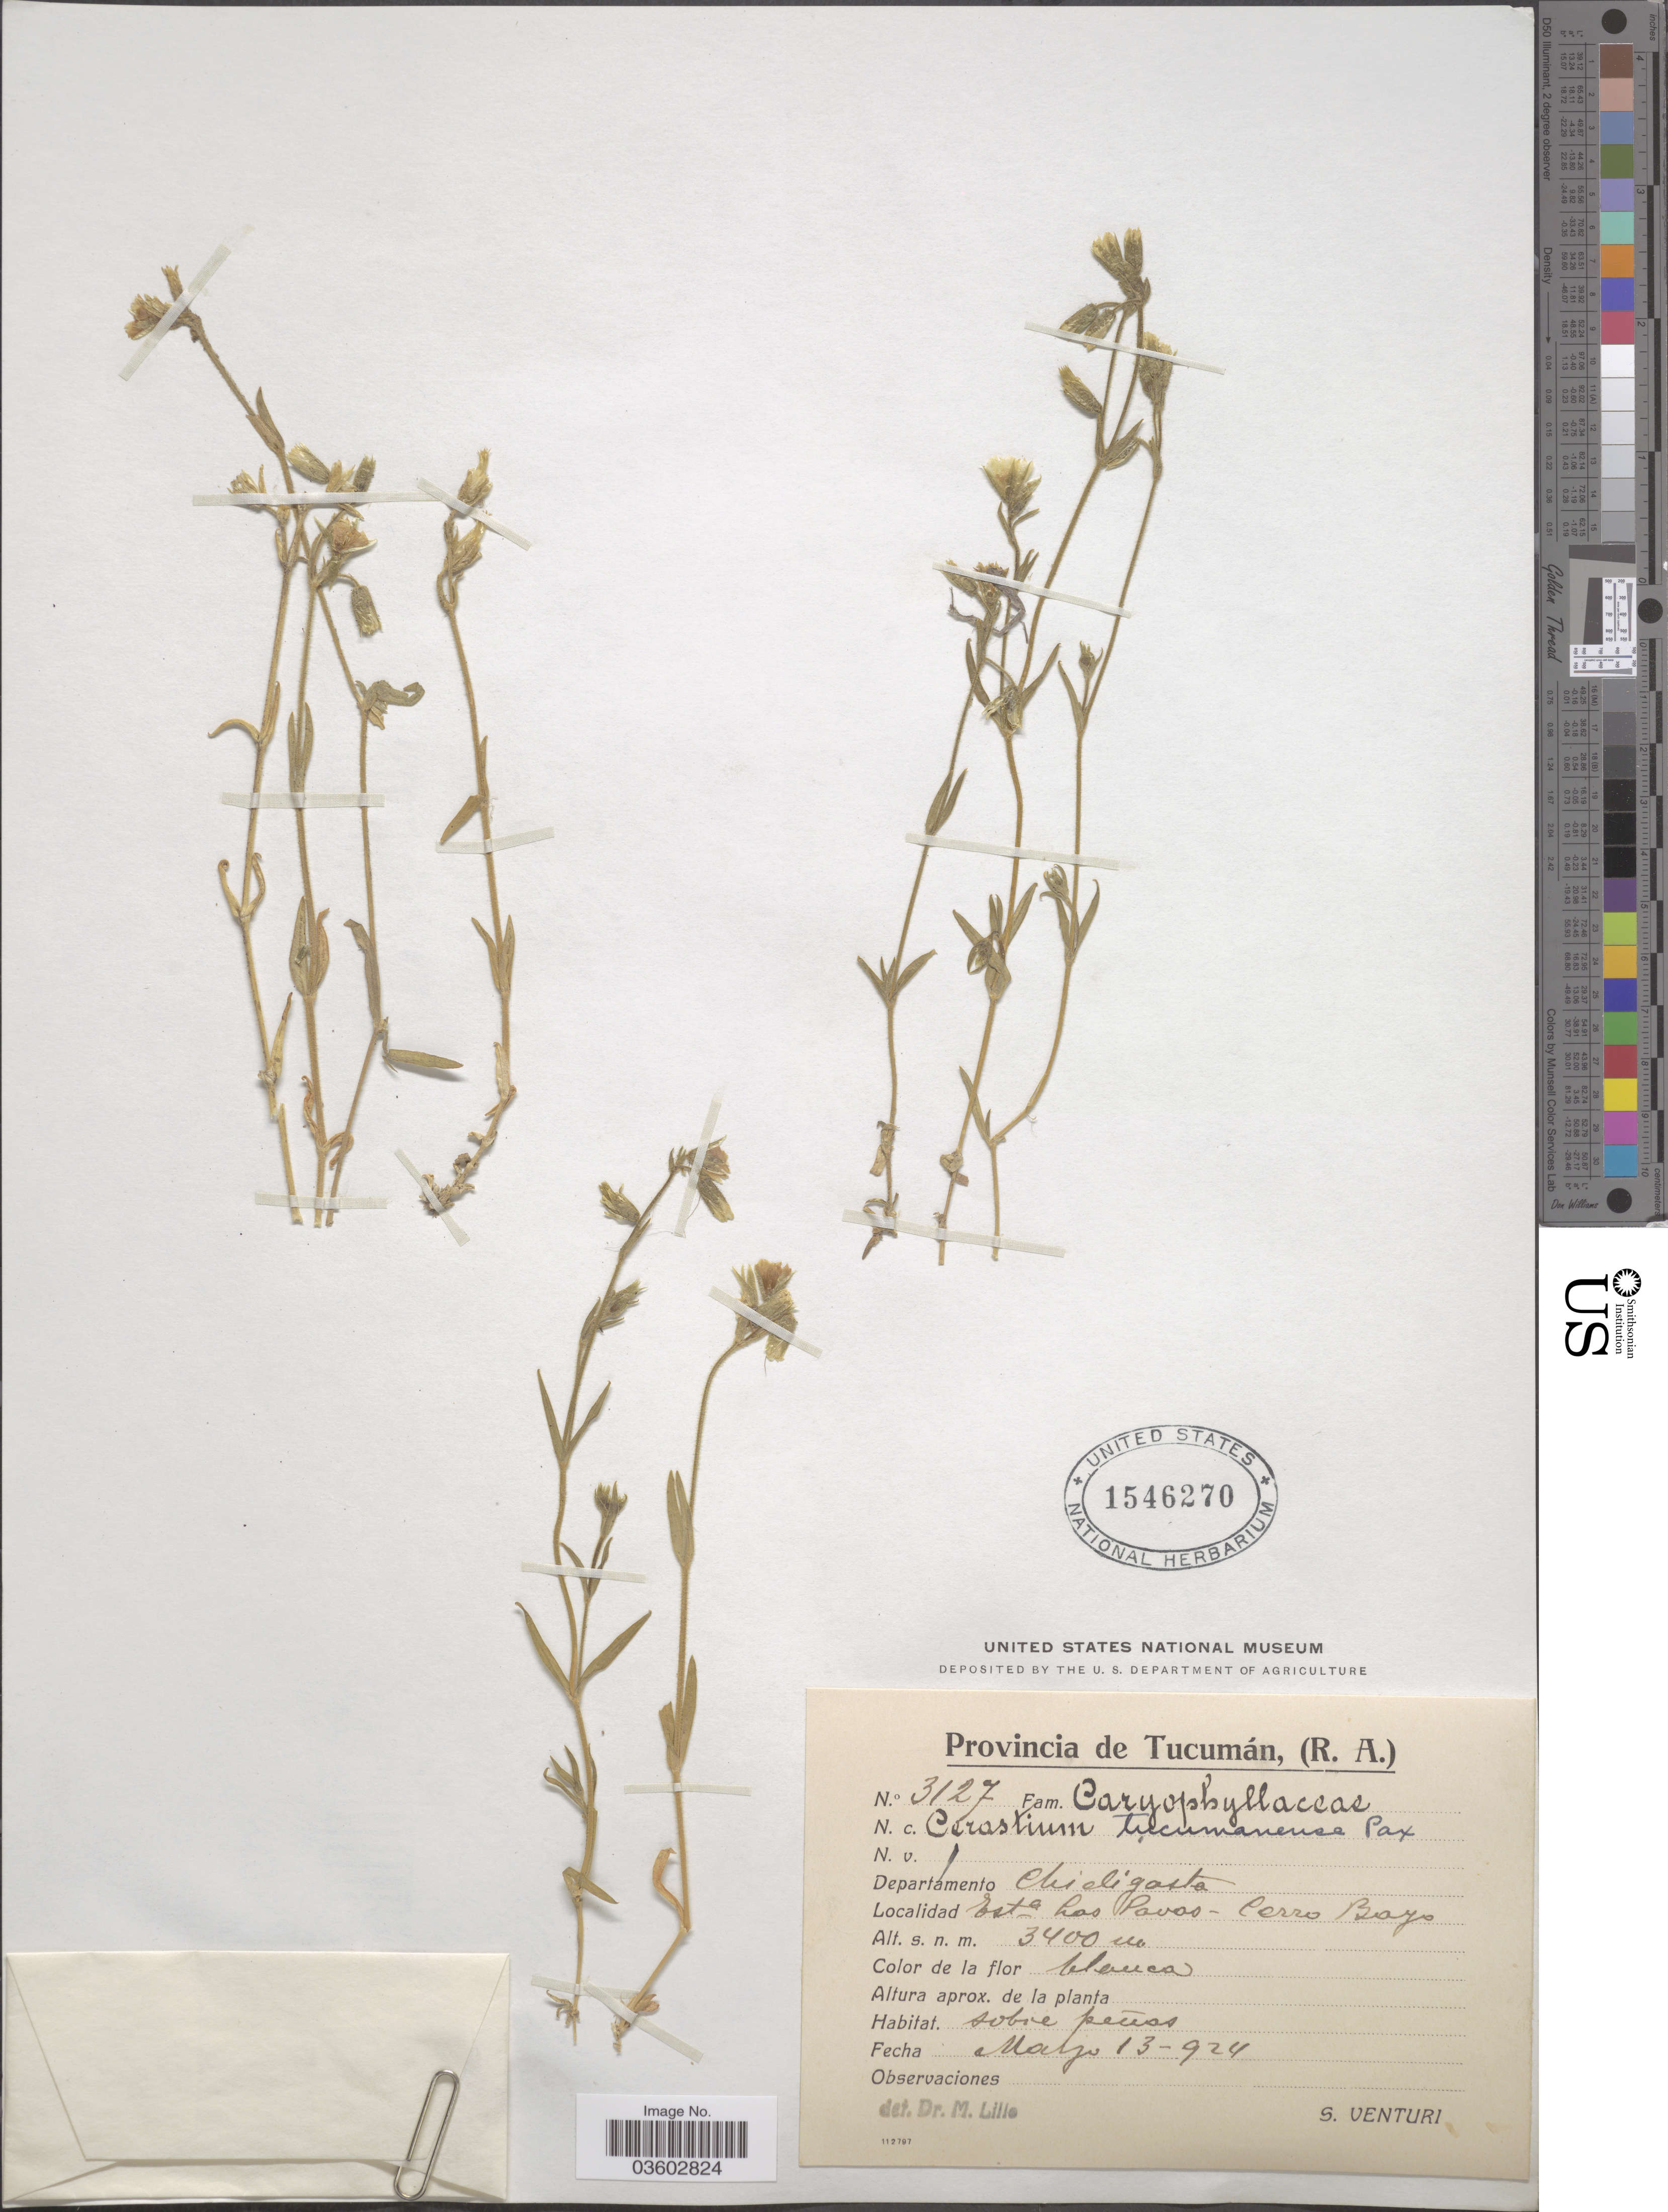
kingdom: Plantae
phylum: Tracheophyta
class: Magnoliopsida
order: Caryophyllales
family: Caryophyllaceae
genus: Cerastium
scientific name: Cerastium tucumanense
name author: Pax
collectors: S. Venturi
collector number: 3127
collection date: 1924-05-13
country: Argentina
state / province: Tucuman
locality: Departamento Chicligasta. Esta Las Pavas - Cerro Bayo.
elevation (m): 3400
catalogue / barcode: US 1546270